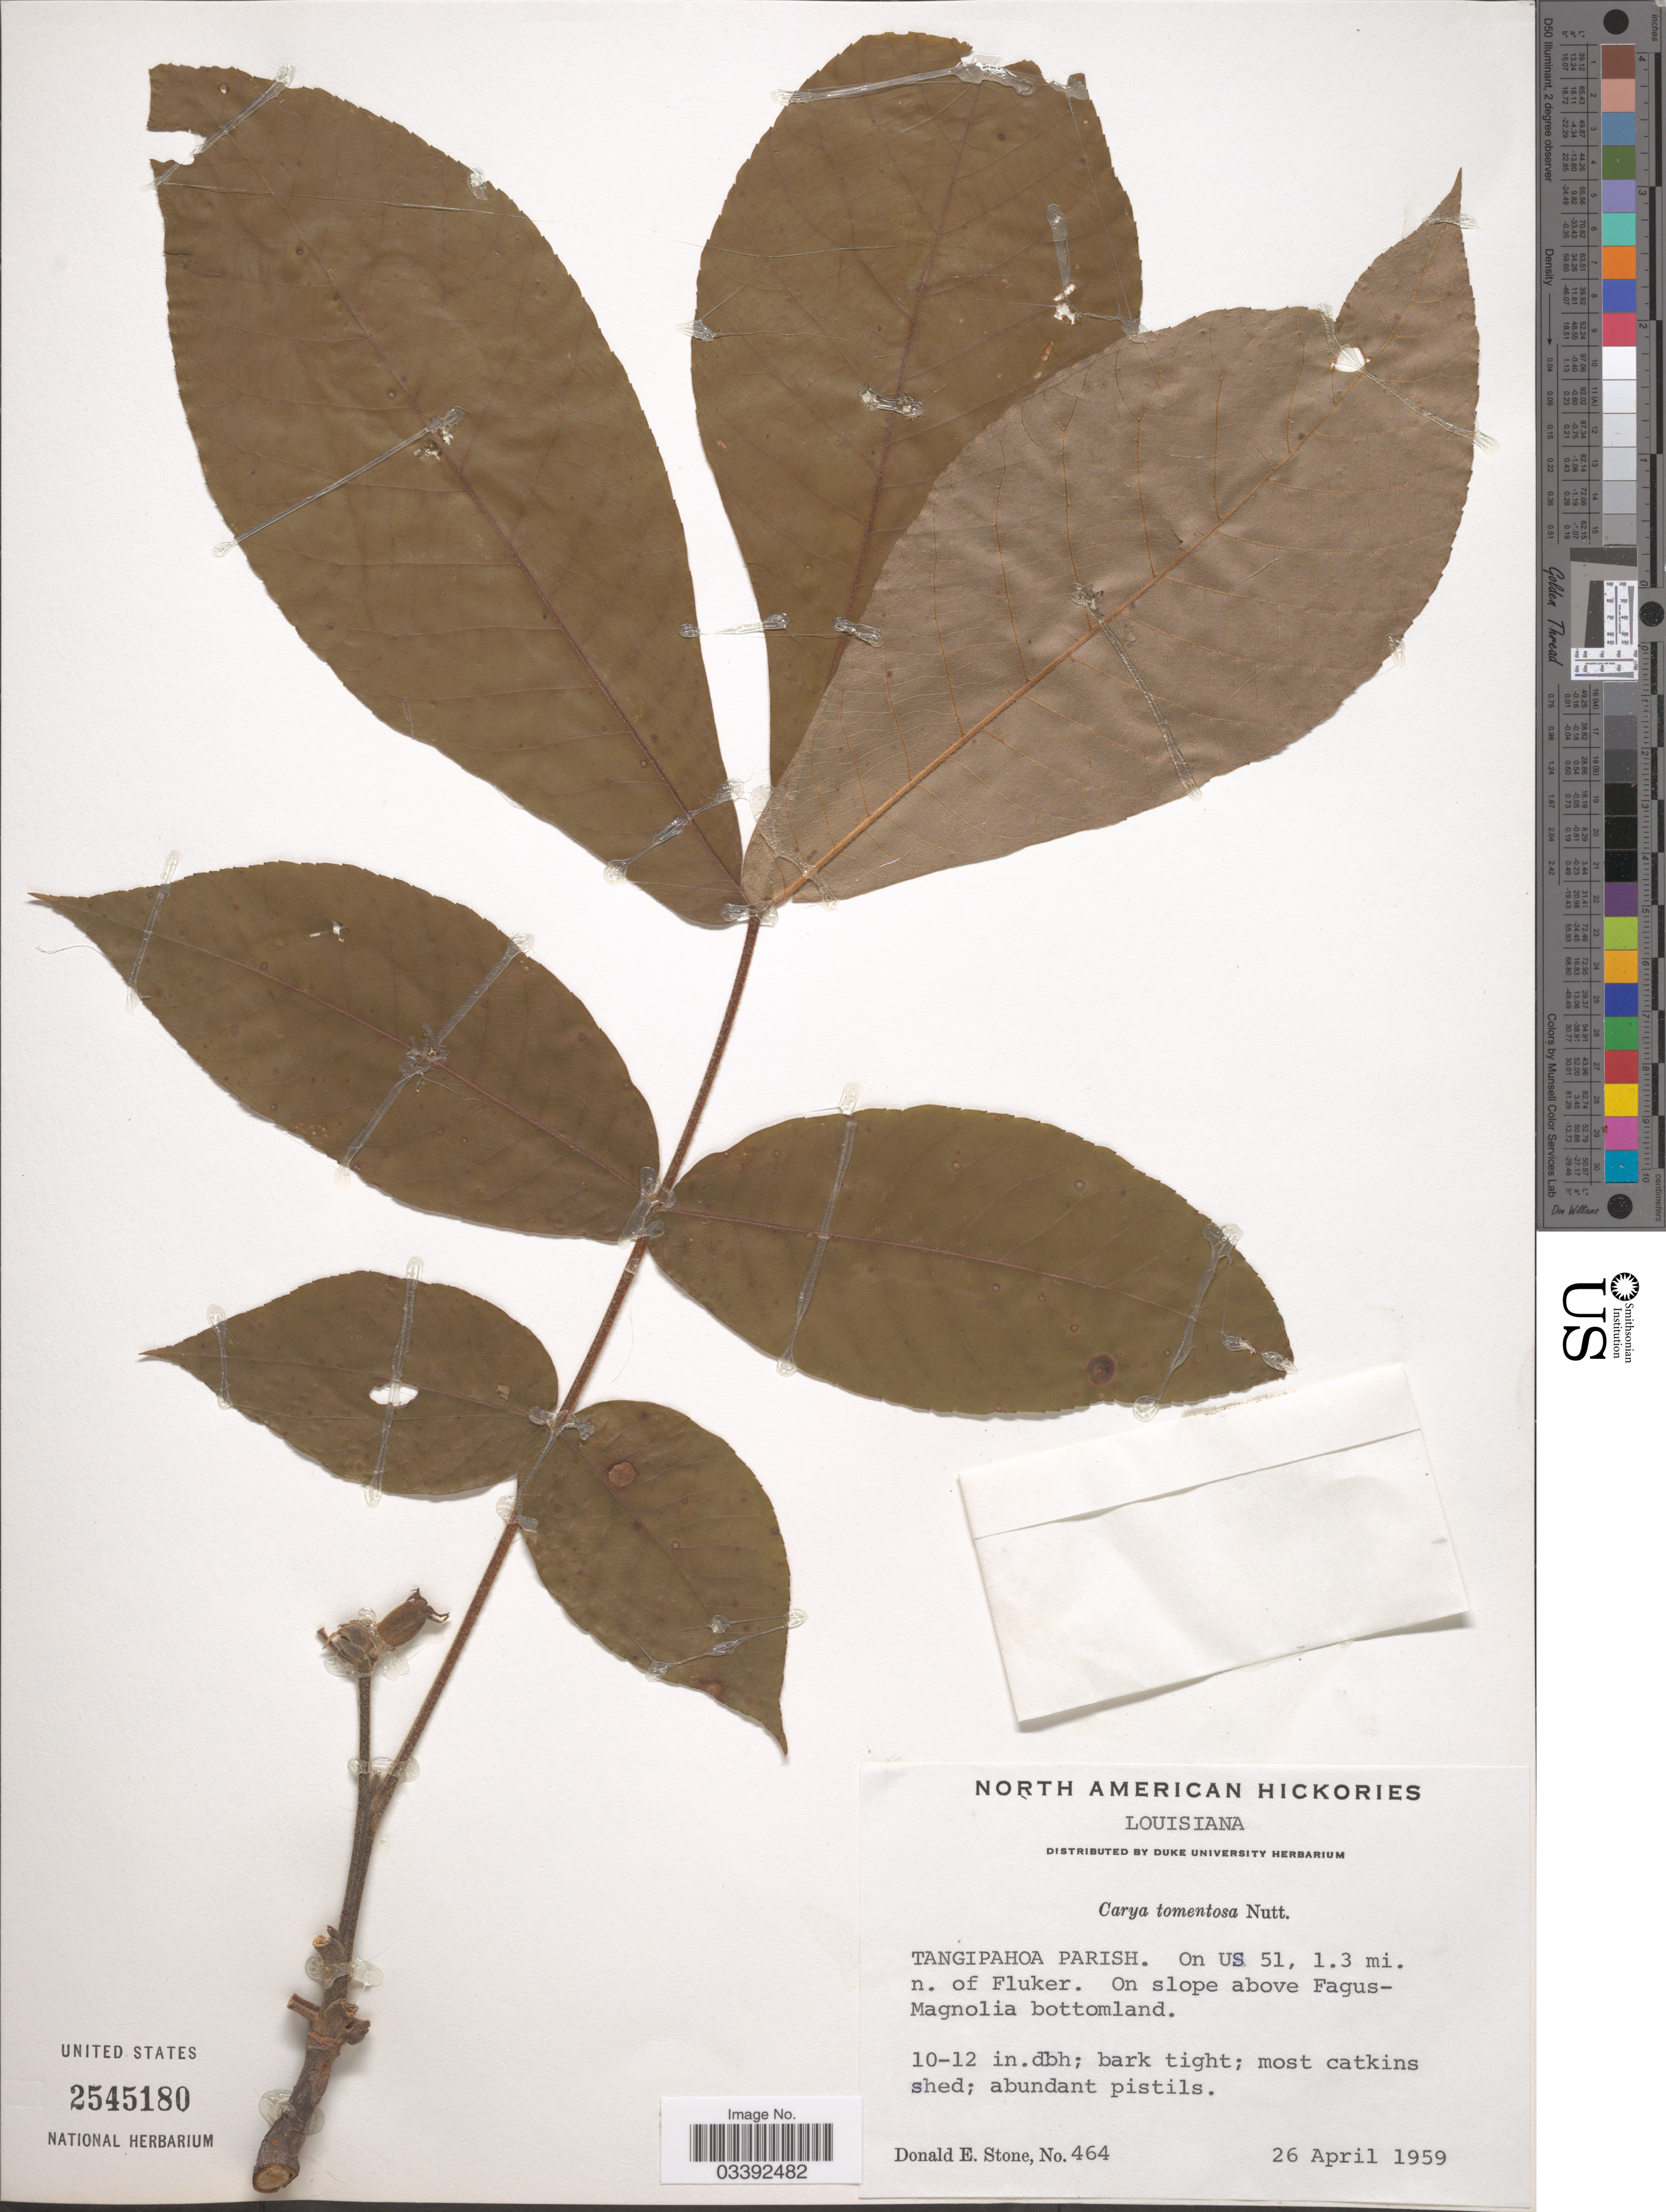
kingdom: Plantae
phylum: Tracheophyta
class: Magnoliopsida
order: Fagales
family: Juglandaceae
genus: Carya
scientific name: Carya tomentosa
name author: (Lam.) Nutt.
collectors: D. E. Stone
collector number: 464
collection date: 1959-04-26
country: United States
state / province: Louisiana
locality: Tangipahoa Parish. On US 51, 1.3 mi. n. of Fluker. On slope above Fagus-Magnolia bottomland.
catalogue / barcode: US 2545180